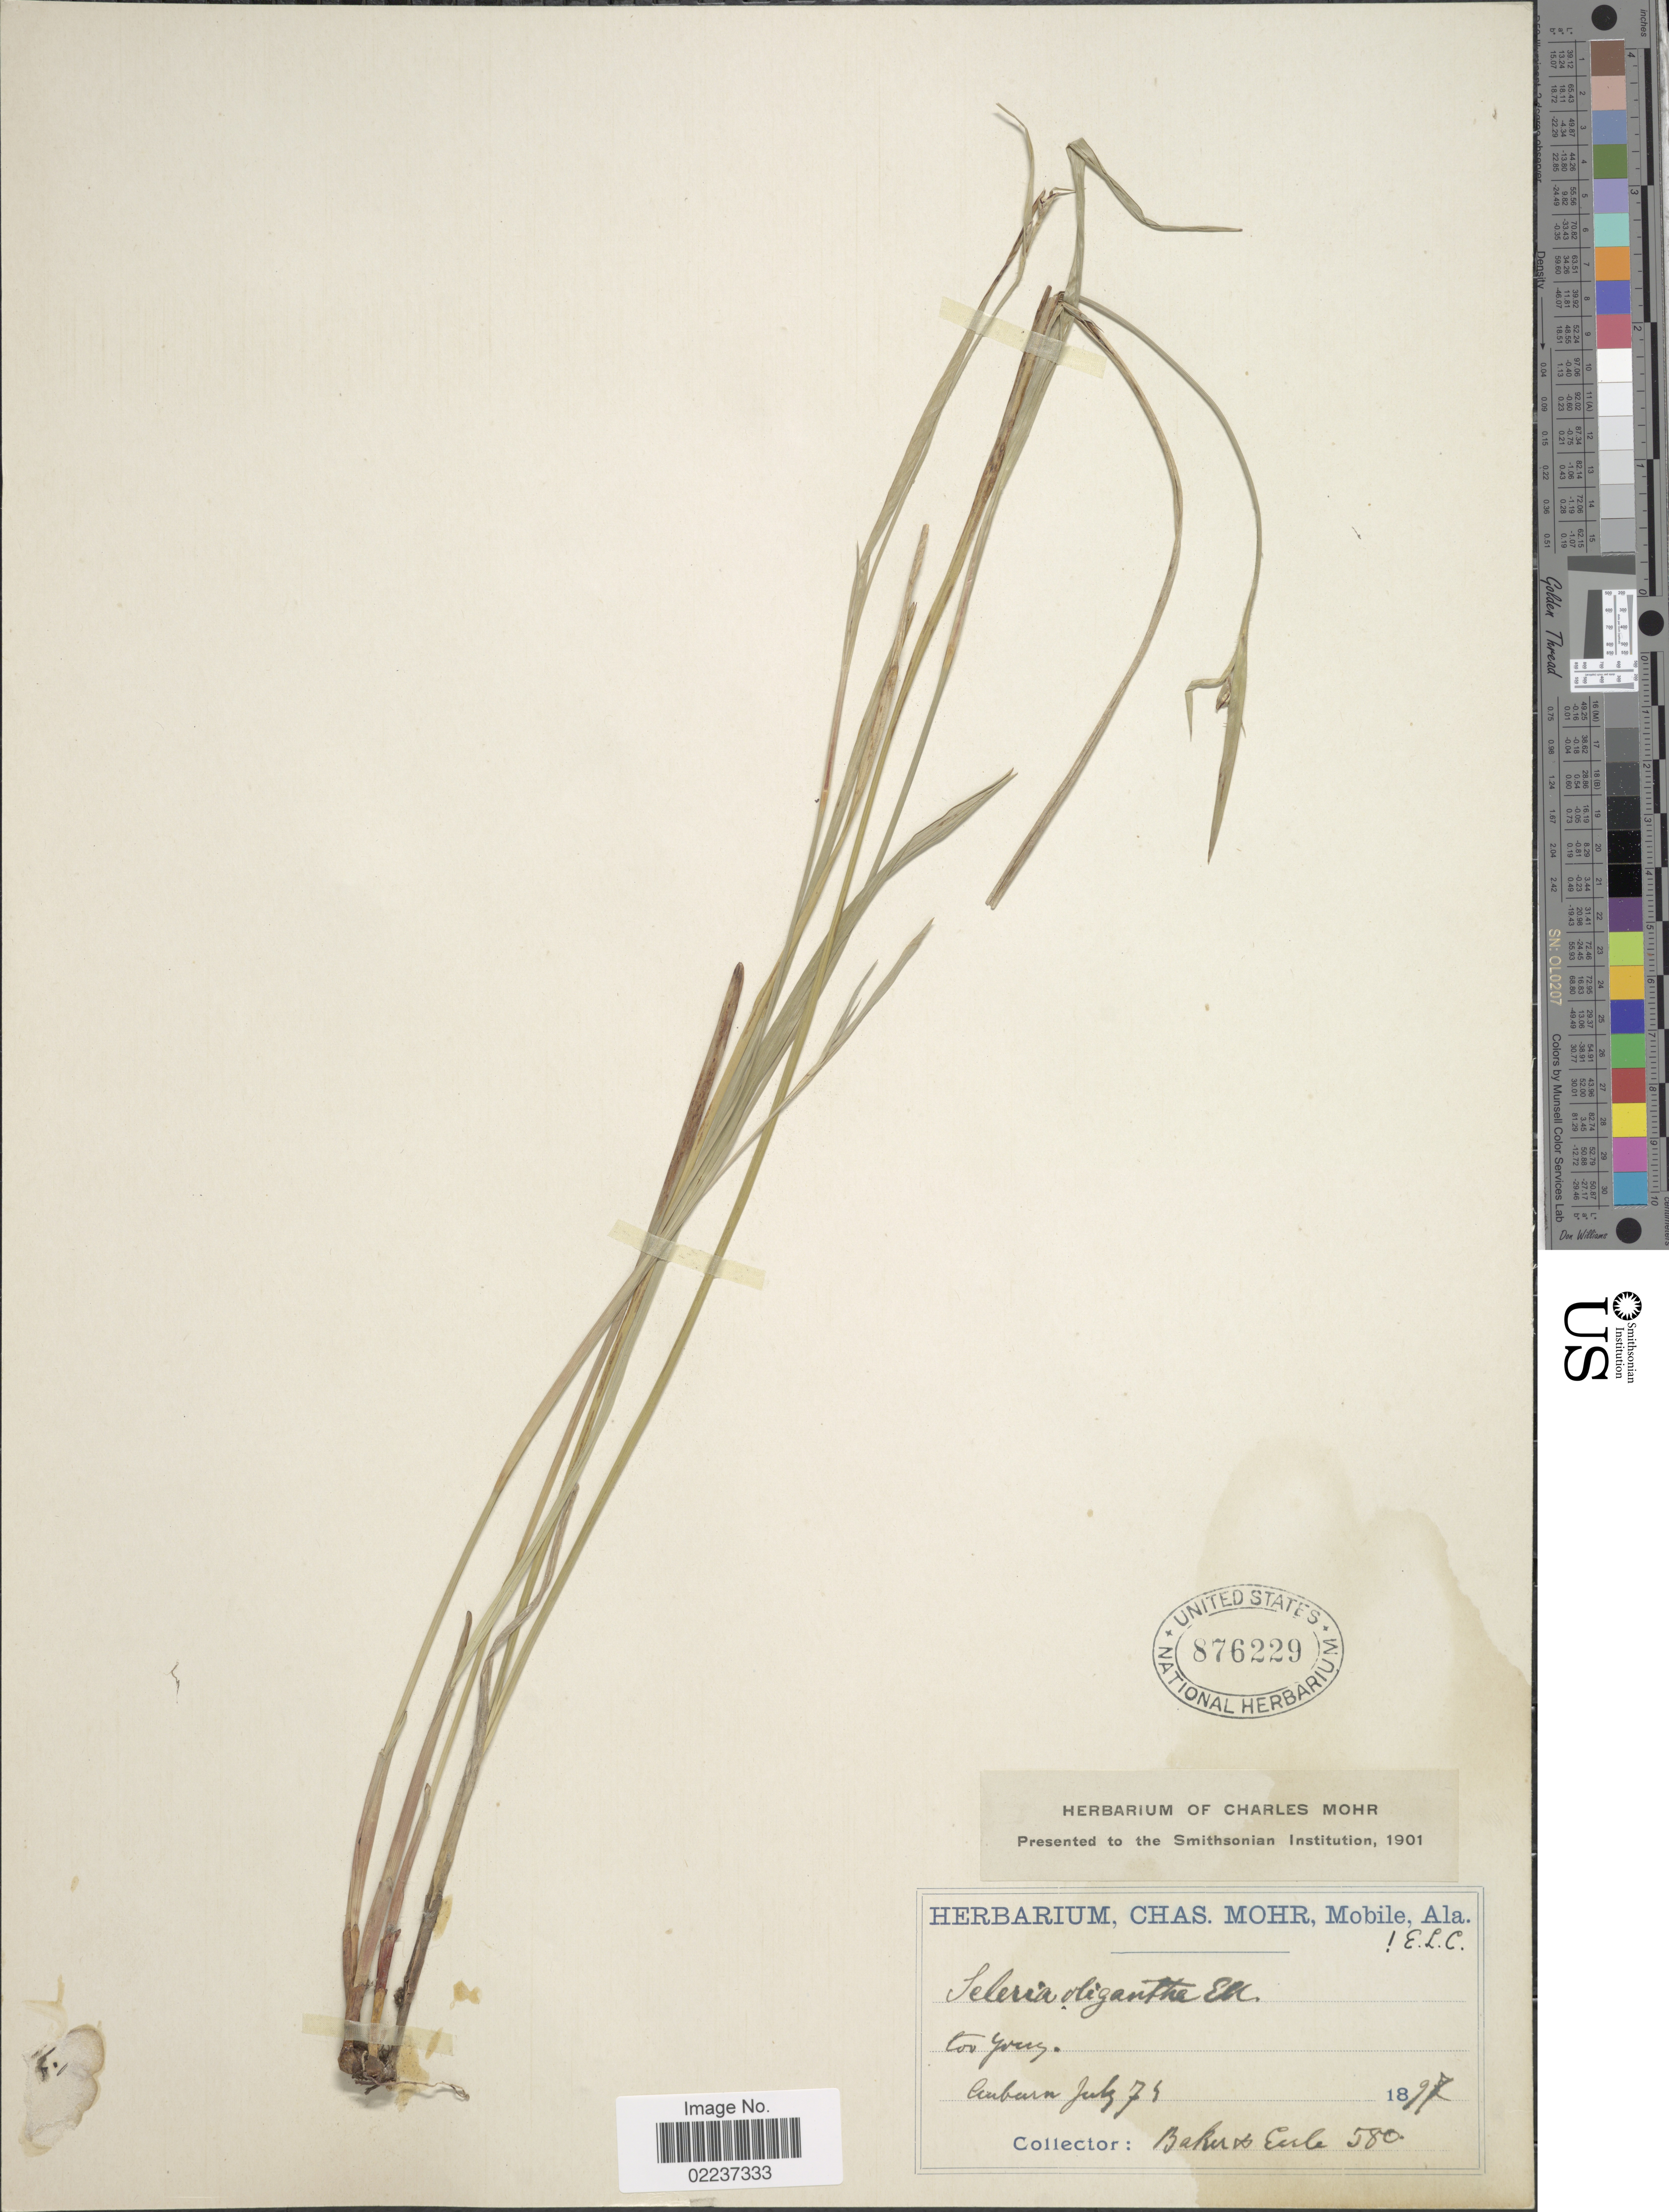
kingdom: Plantae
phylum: Tracheophyta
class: Liliopsida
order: Poales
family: Cyperaceae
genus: Scleria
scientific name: Scleria oligantha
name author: Michx.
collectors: -- Baker & -. Earle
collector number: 580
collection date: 1897-07-07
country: United States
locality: Aubrun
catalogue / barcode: US 876229